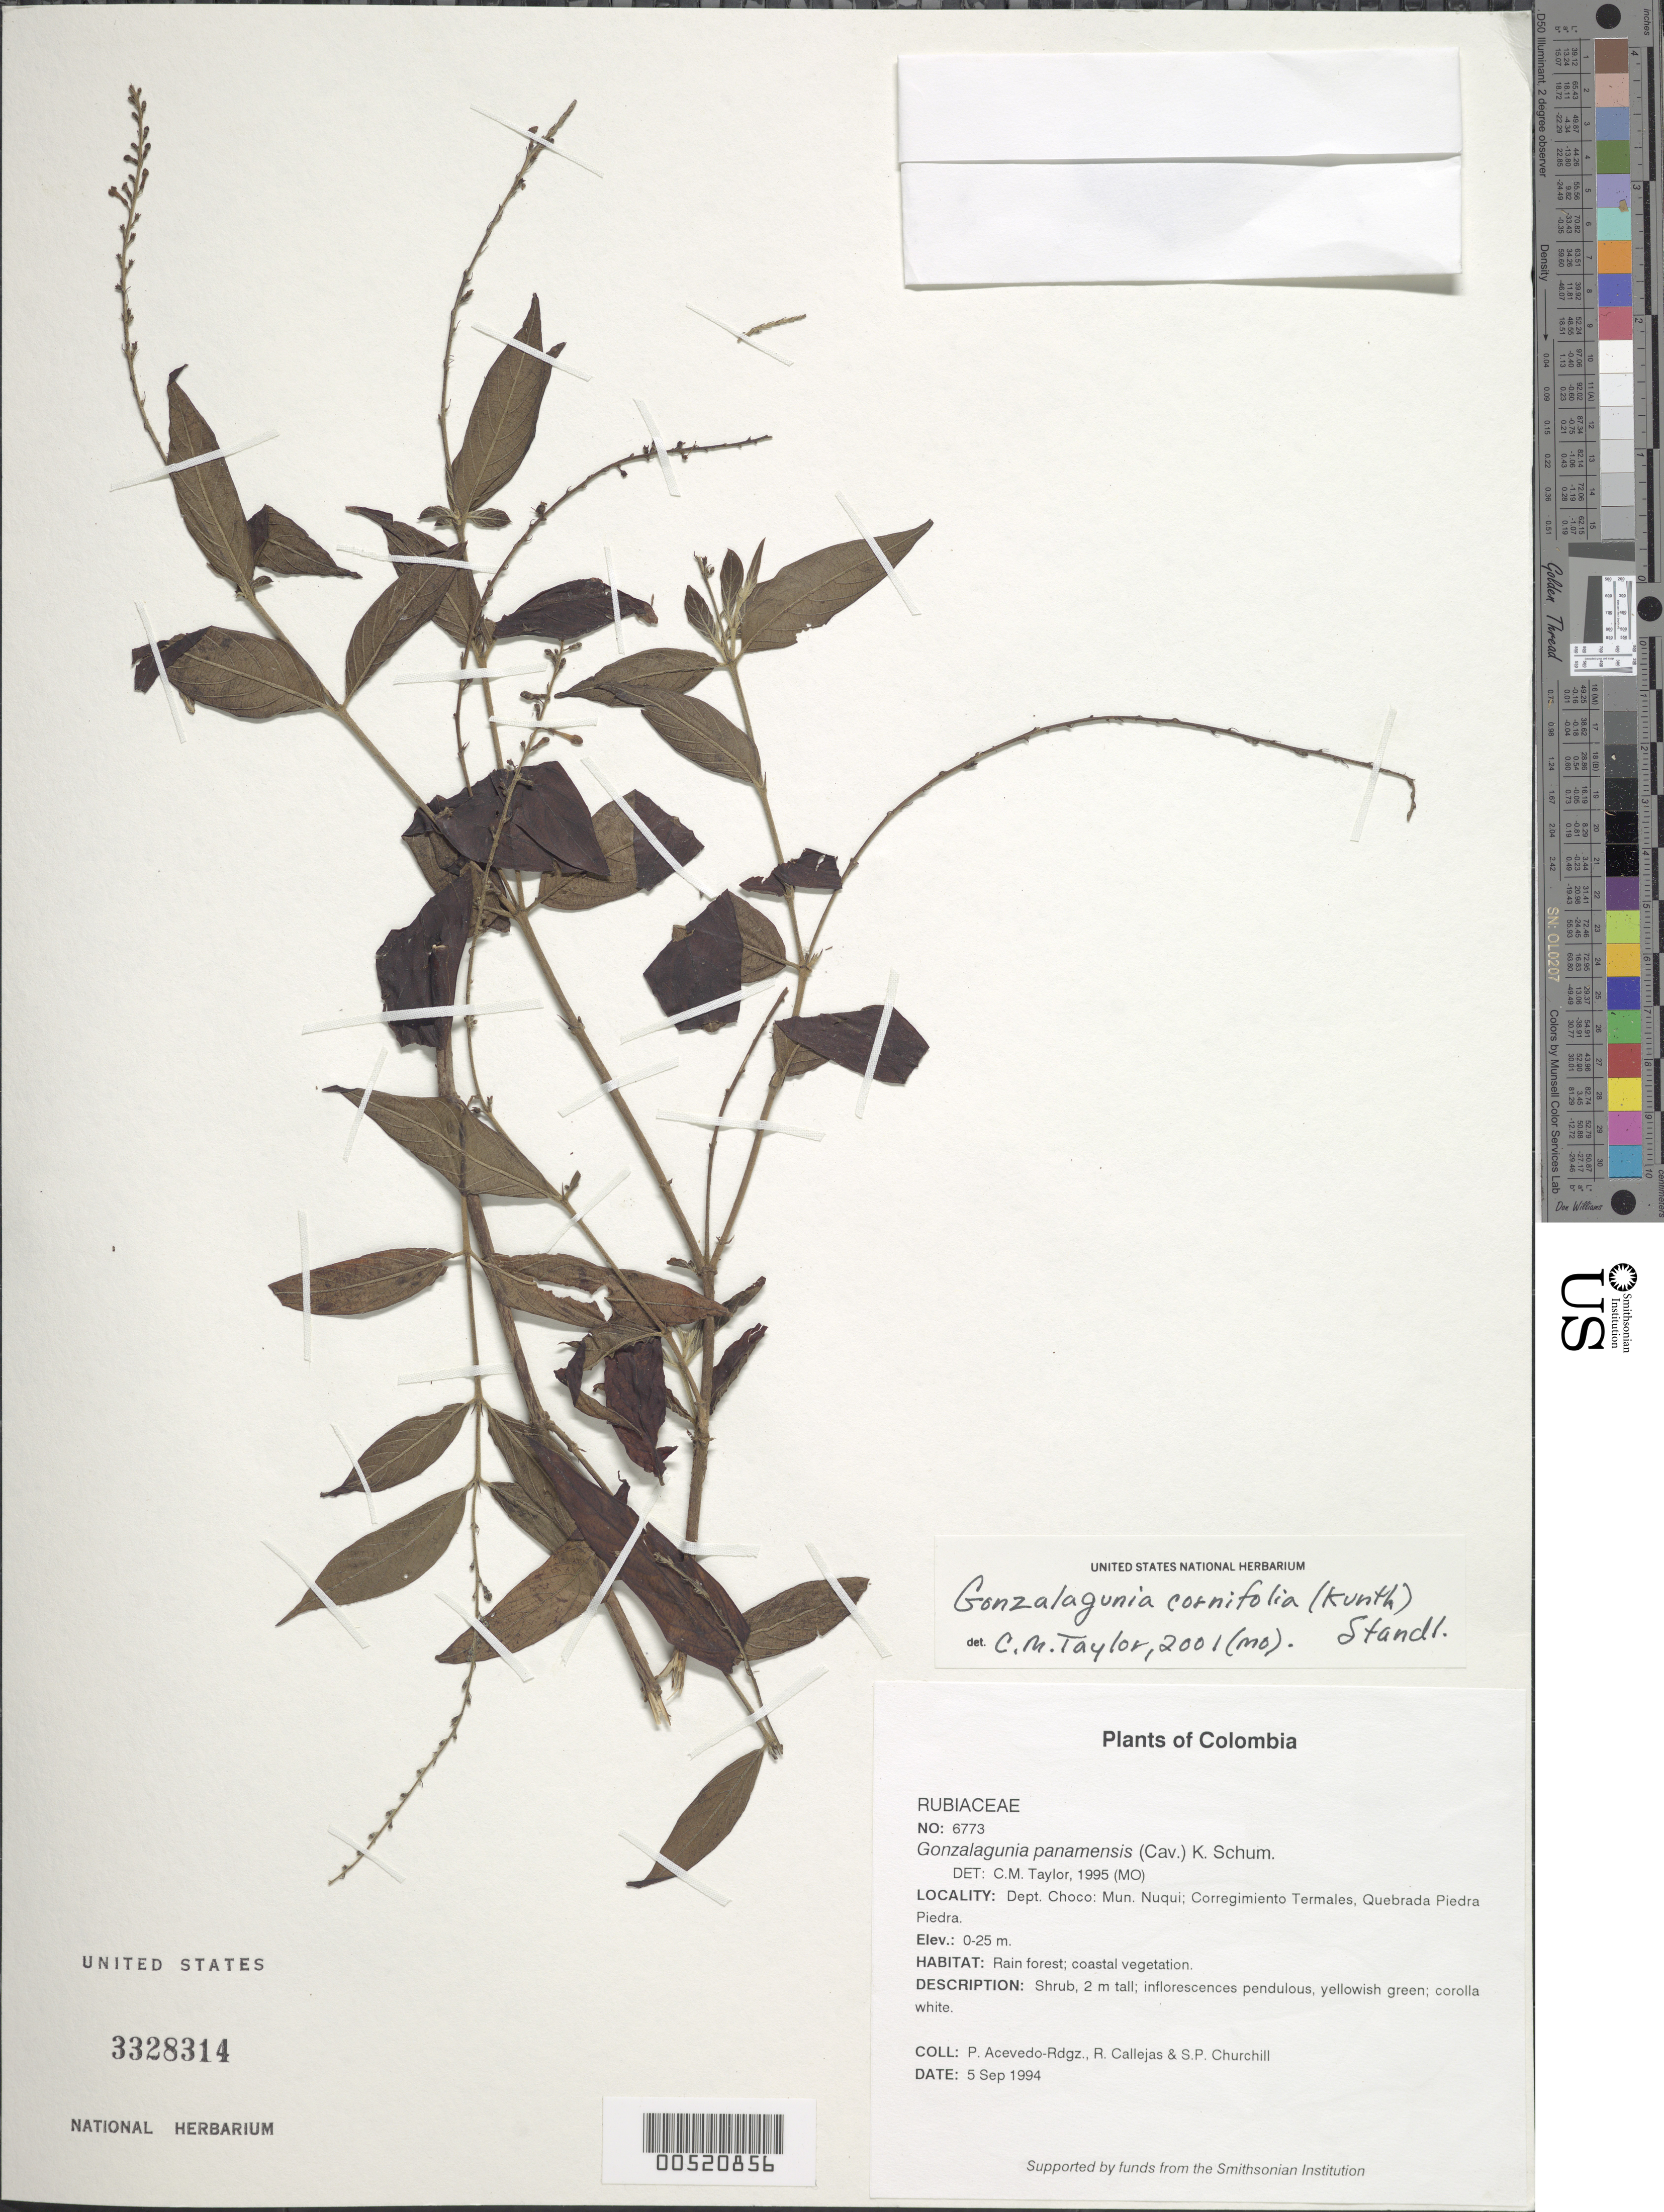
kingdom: Plantae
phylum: Tracheophyta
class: Magnoliopsida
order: Gentianales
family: Rubiaceae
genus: Gonzalagunia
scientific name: Gonzalagunia cornifolia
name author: (Kunth) Standl.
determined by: Taylor, Charlotte M.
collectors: P. Acevedo-Rodr., R. Callejas & S. Churchill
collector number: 6773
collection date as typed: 05 Sep 1994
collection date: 1994-09-05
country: Colombia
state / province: Chocó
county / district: Nuqui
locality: Depart. Choco; Mun. Nuqui; Corregimiento Termales. Quebrada Piedra Piedra.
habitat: Rain forest; coastal vegetation.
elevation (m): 0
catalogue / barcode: US 3328314